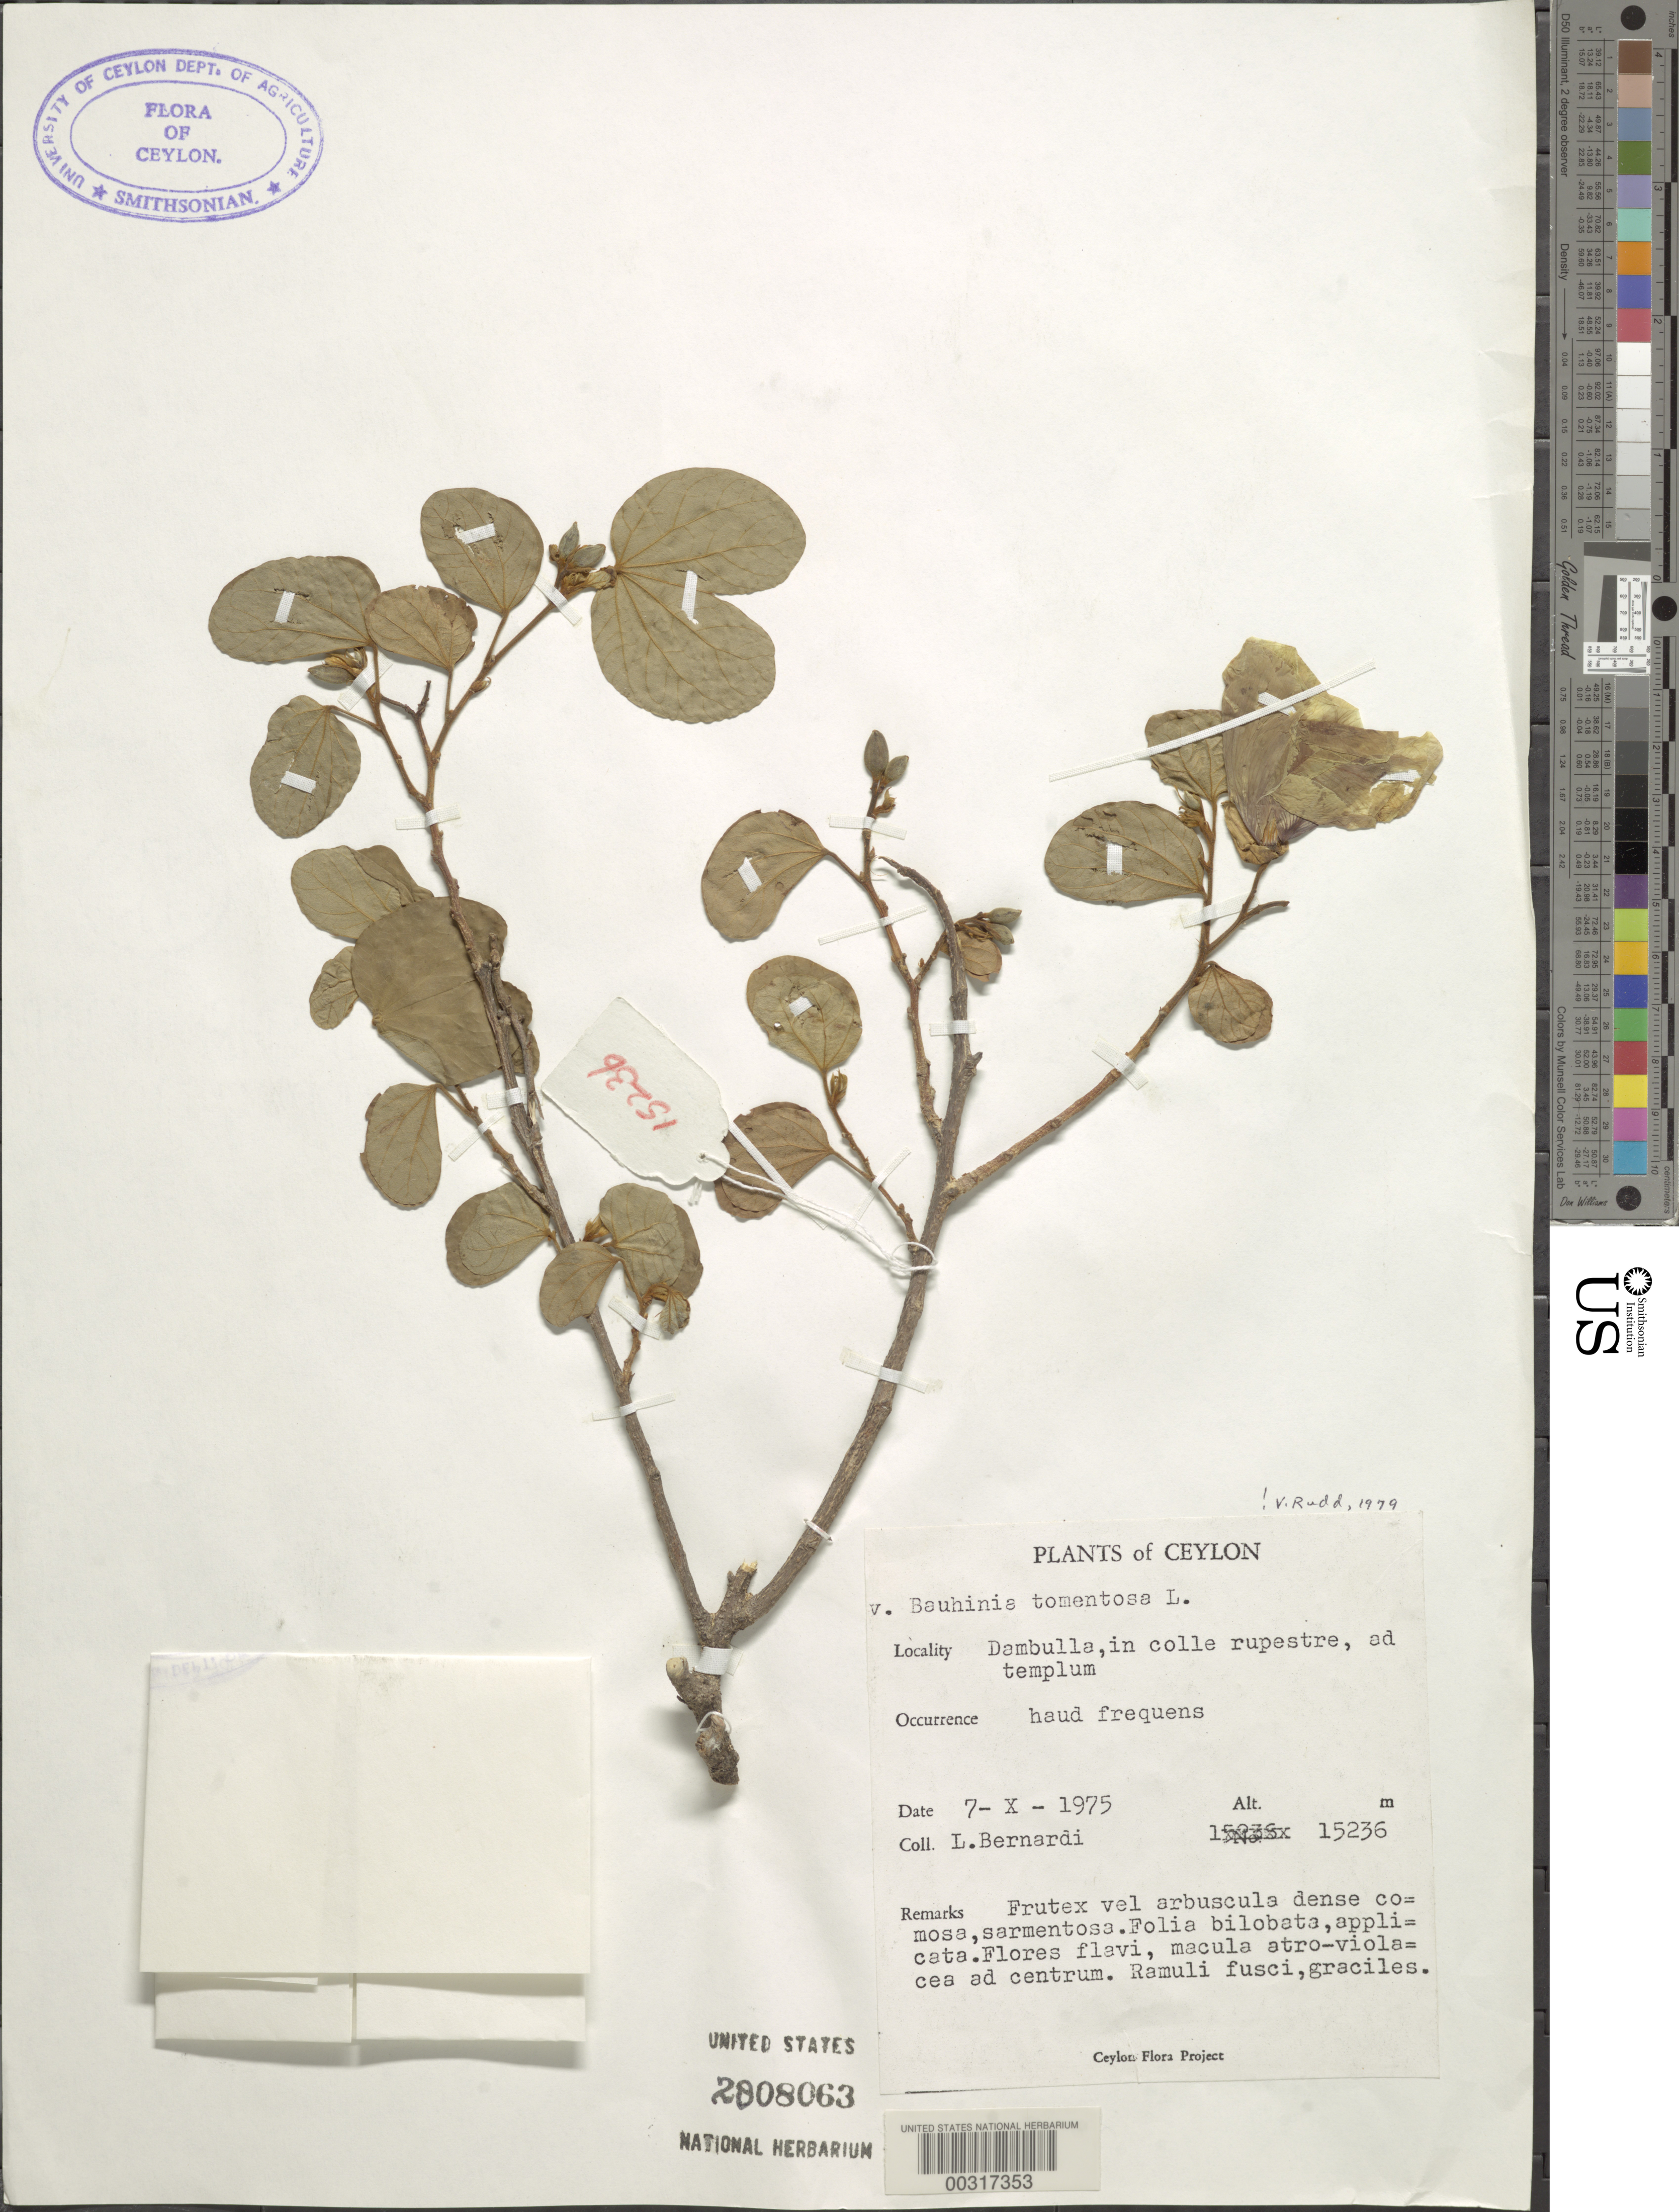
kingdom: Plantae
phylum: Tracheophyta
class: Magnoliopsida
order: Fabales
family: Fabaceae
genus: Bauhinia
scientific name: Bauhinia tomentosa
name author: L.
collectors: L. Bernardi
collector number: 15236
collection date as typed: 07 Oct 1975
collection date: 1975-10-07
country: Sri Lanka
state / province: Central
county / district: Matale Dist.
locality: Dambulla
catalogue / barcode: US 2808063